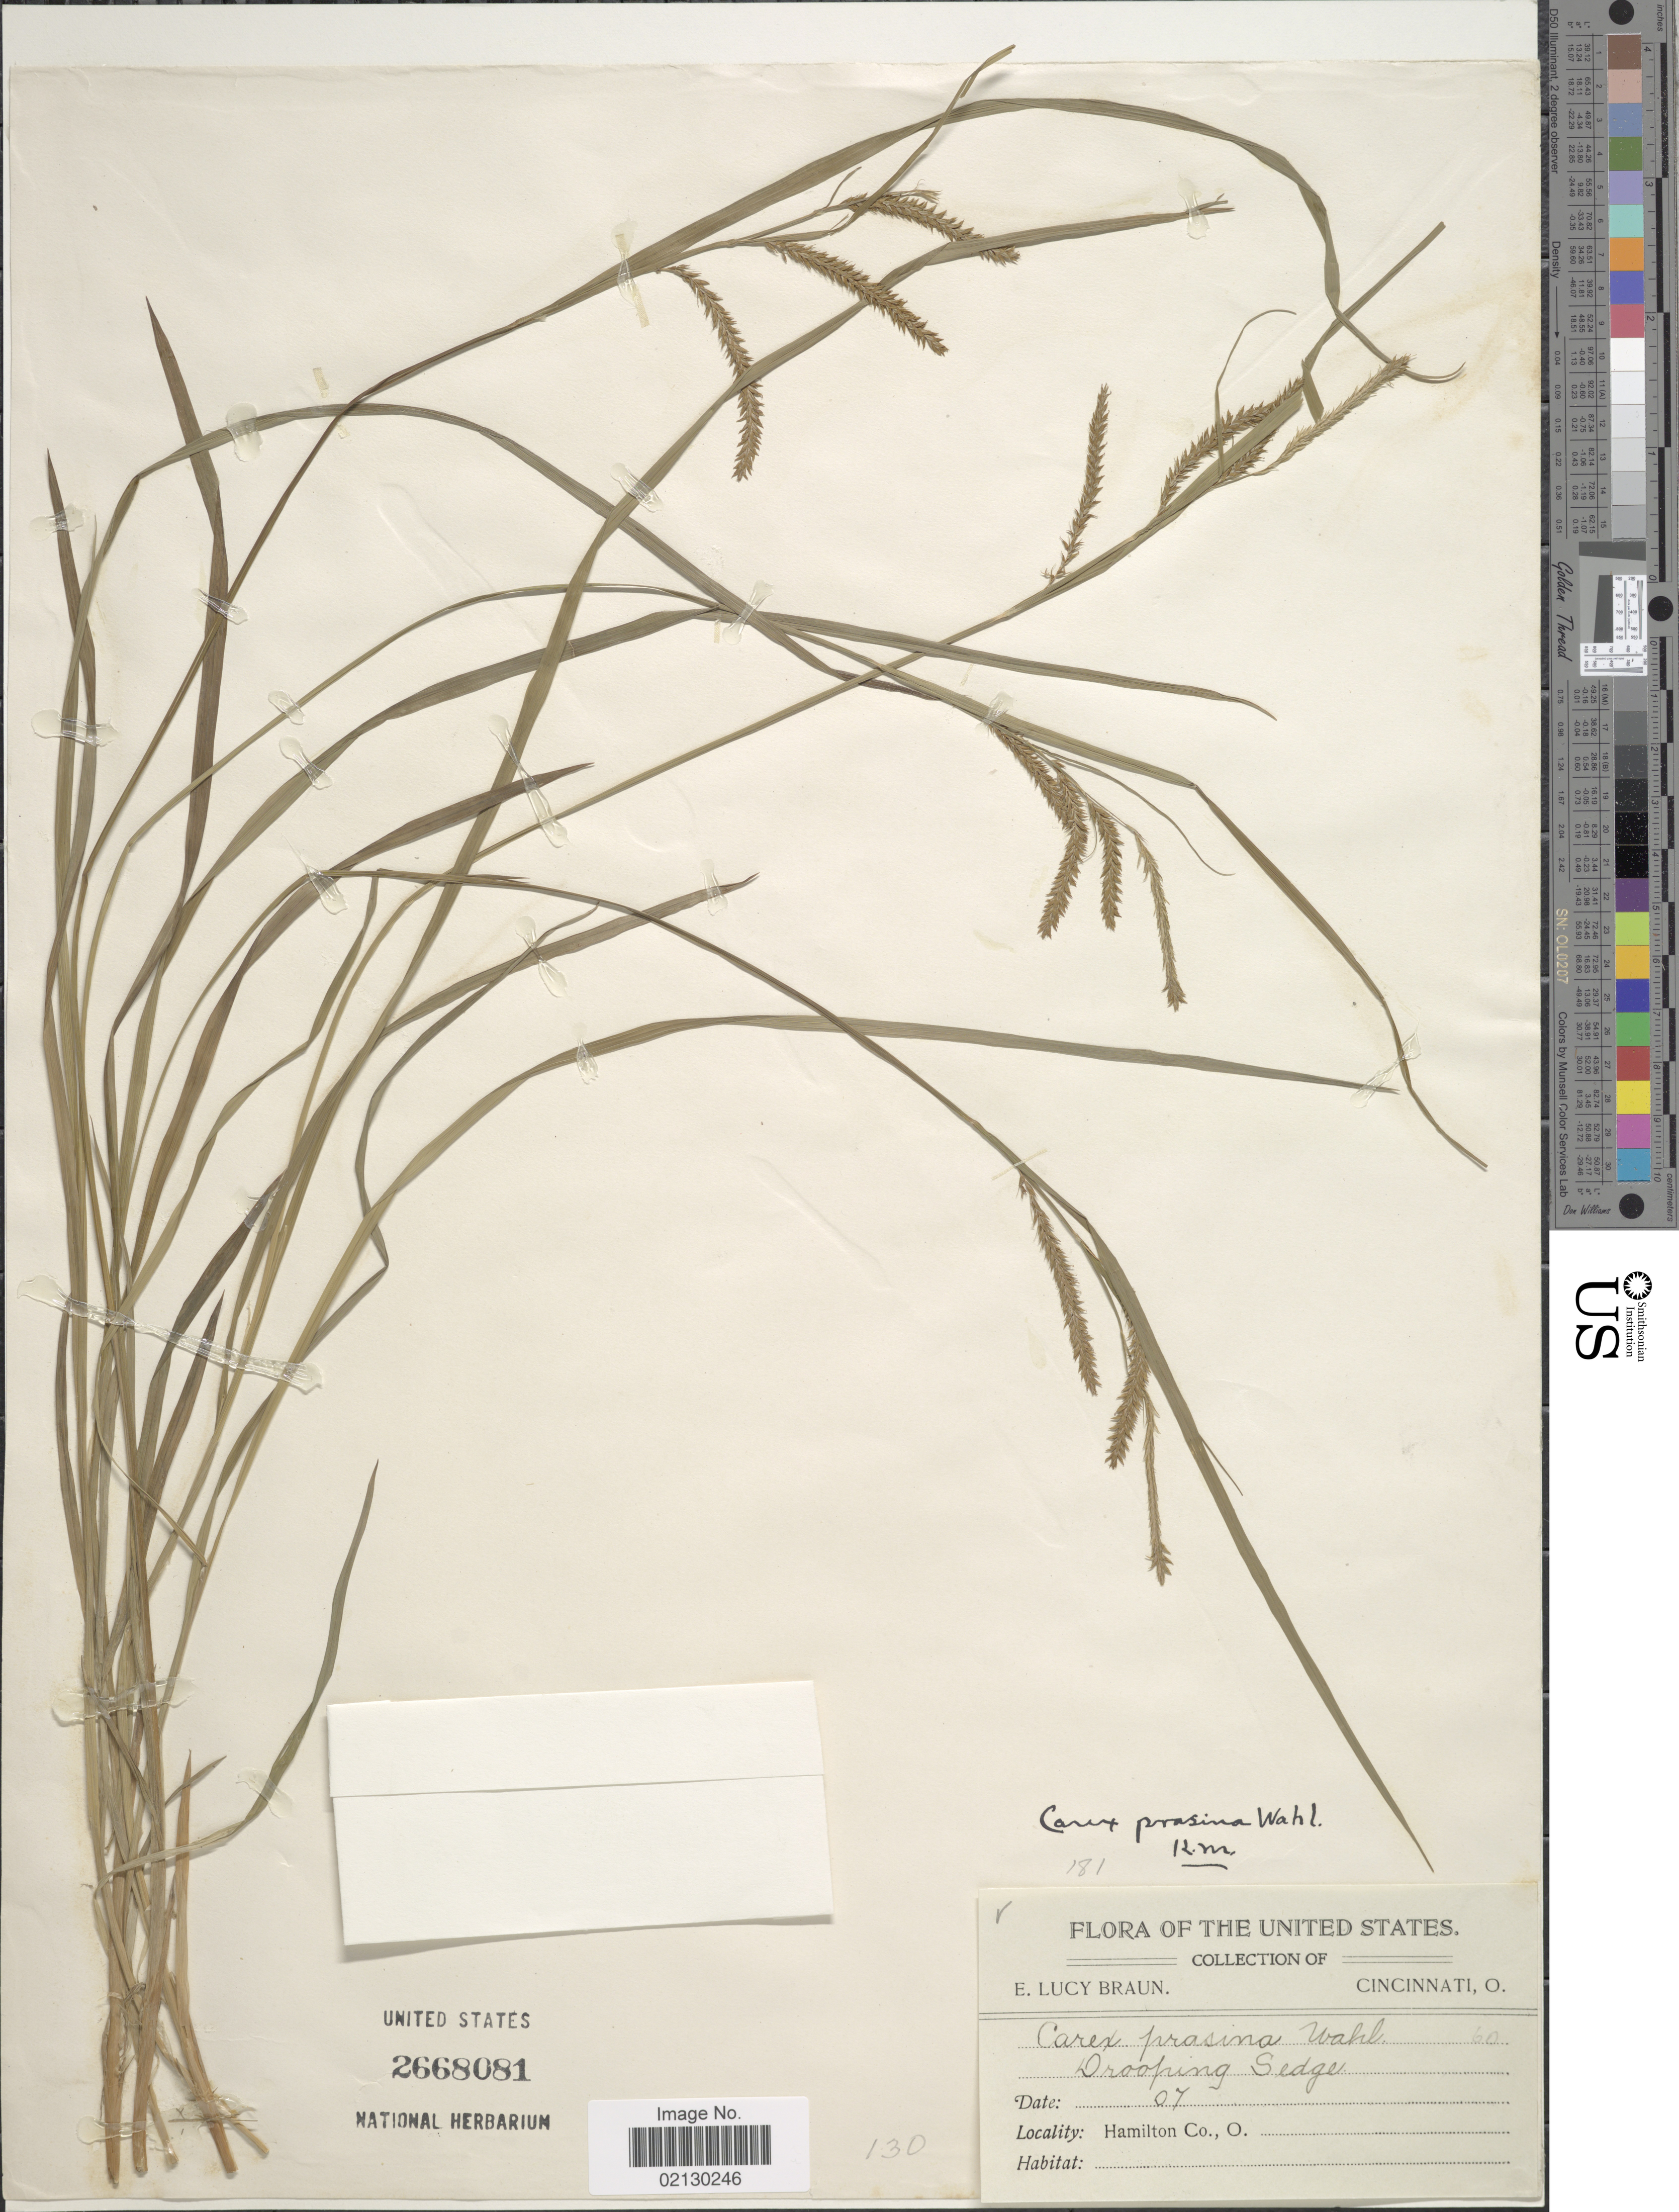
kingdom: Plantae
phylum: Tracheophyta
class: Liliopsida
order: Poales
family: Cyperaceae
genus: Carex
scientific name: Carex prasina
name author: Wahlenb.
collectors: E. L. Braun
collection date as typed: Transcribed d/m/y: //7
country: United States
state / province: Ohio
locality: Drooping Sedge, Hamilton Co. O.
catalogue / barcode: US 2668081